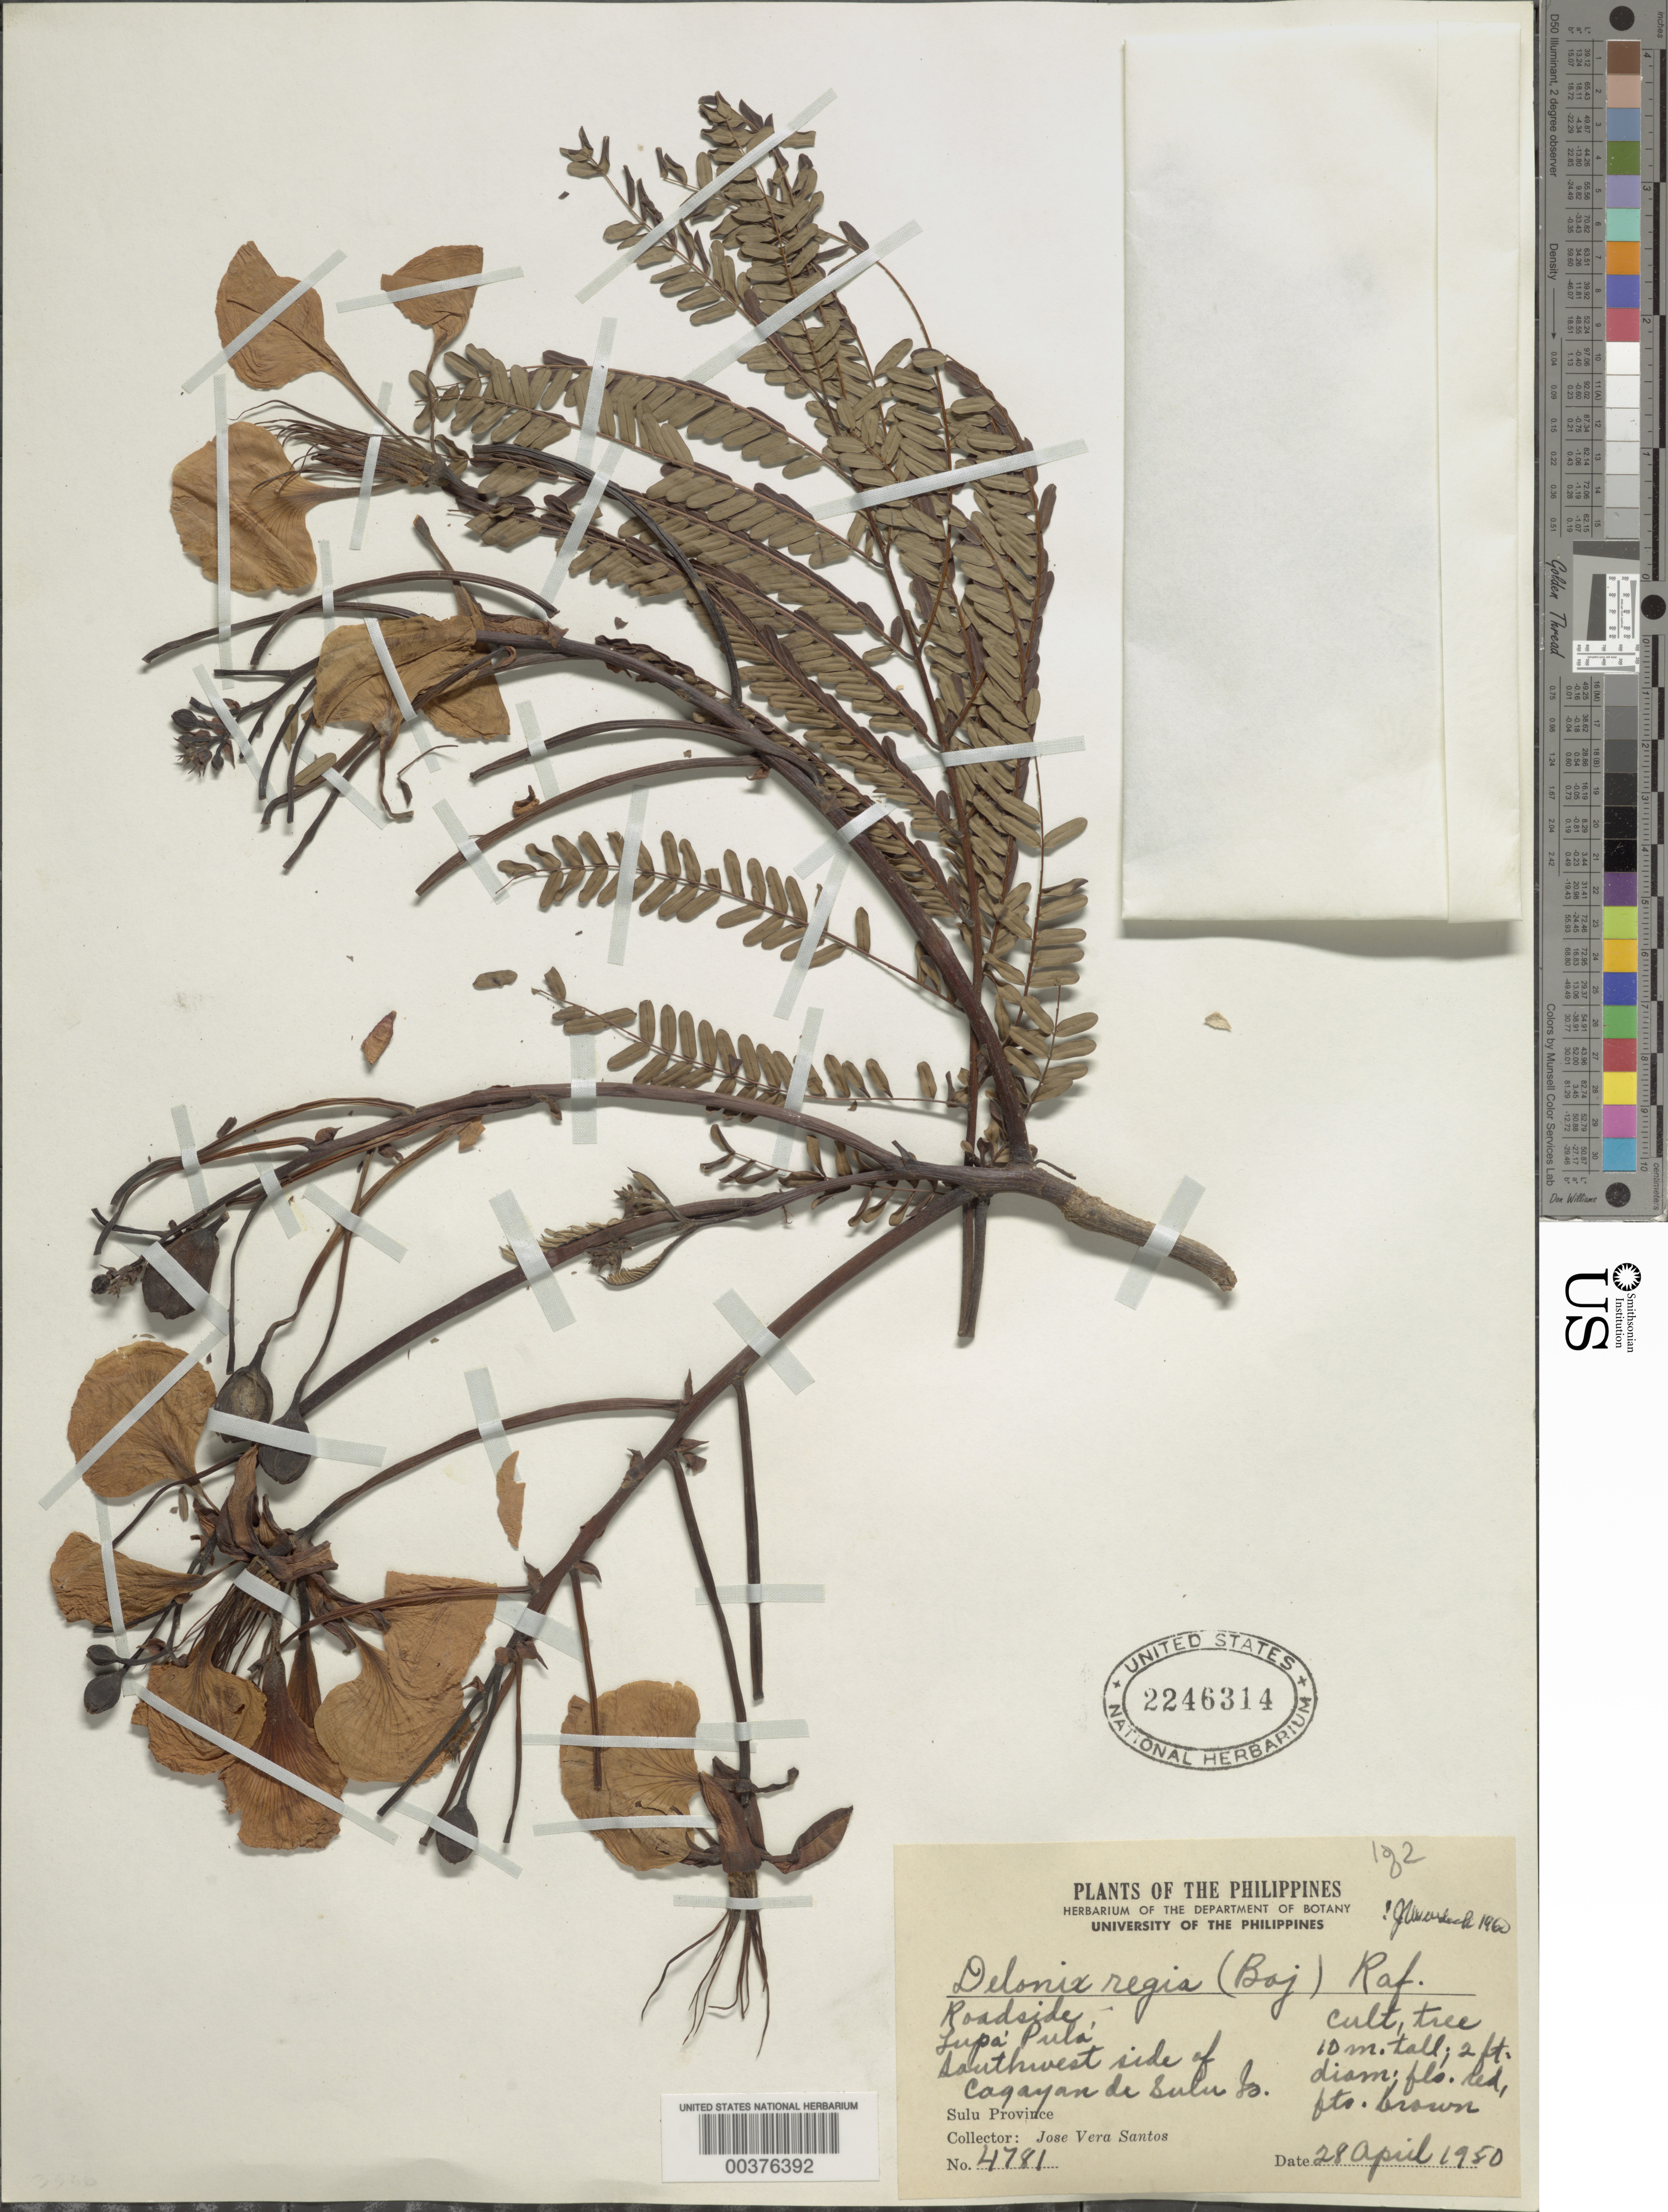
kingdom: Plantae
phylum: Tracheophyta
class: Magnoliopsida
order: Fabales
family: Fabaceae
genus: Delonix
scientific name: Delonix regia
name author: (Bojer ex Hook.) Raf.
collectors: J. V. Santos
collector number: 4781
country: Philippines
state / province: Muslim Mindanao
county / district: Sulu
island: Cagayan Sulu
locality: Roadside, Lupa Pula, SW side of Cagayan de Sulu I.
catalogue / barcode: US 2246314